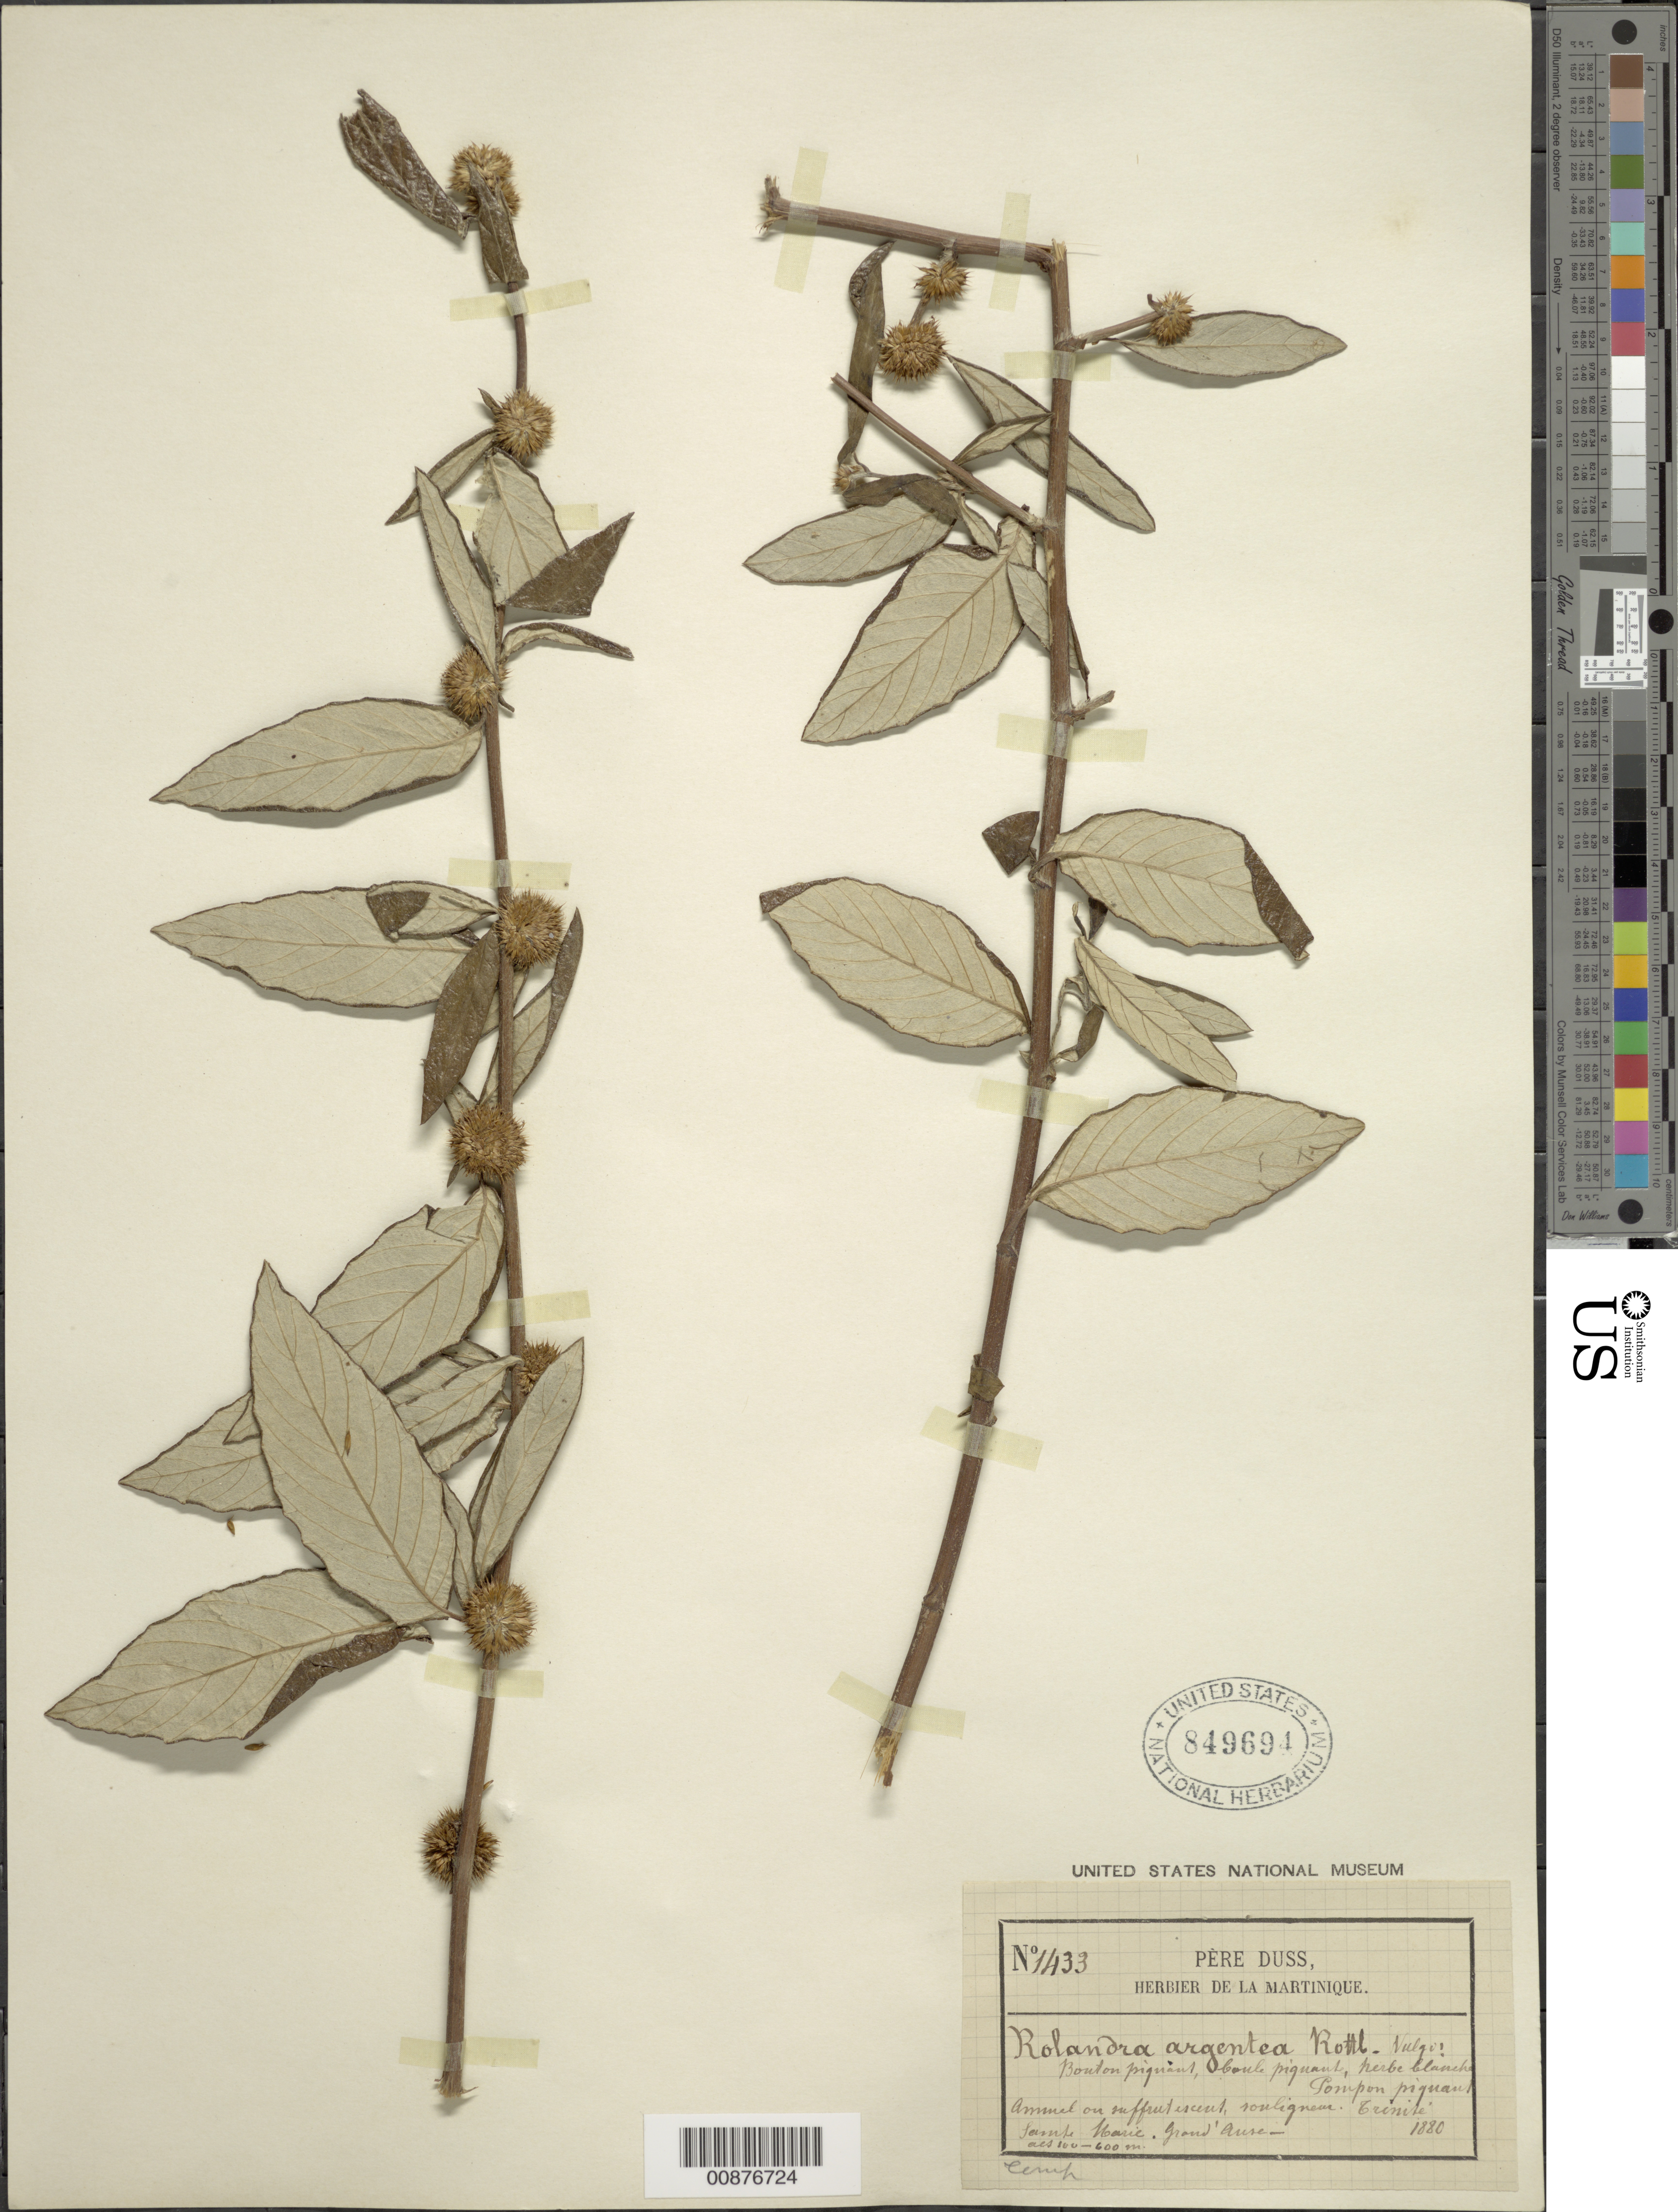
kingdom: Plantae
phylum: Tracheophyta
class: Magnoliopsida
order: Asterales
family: Asteraceae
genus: Rolandra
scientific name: Rolandra fruticosa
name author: (L.) Kuntze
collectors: Père Duss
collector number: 1433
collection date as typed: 1880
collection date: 1880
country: Martinique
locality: Crinilé (sp?). St. Marie. Grand 'Anse.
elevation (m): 100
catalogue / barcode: US 849694